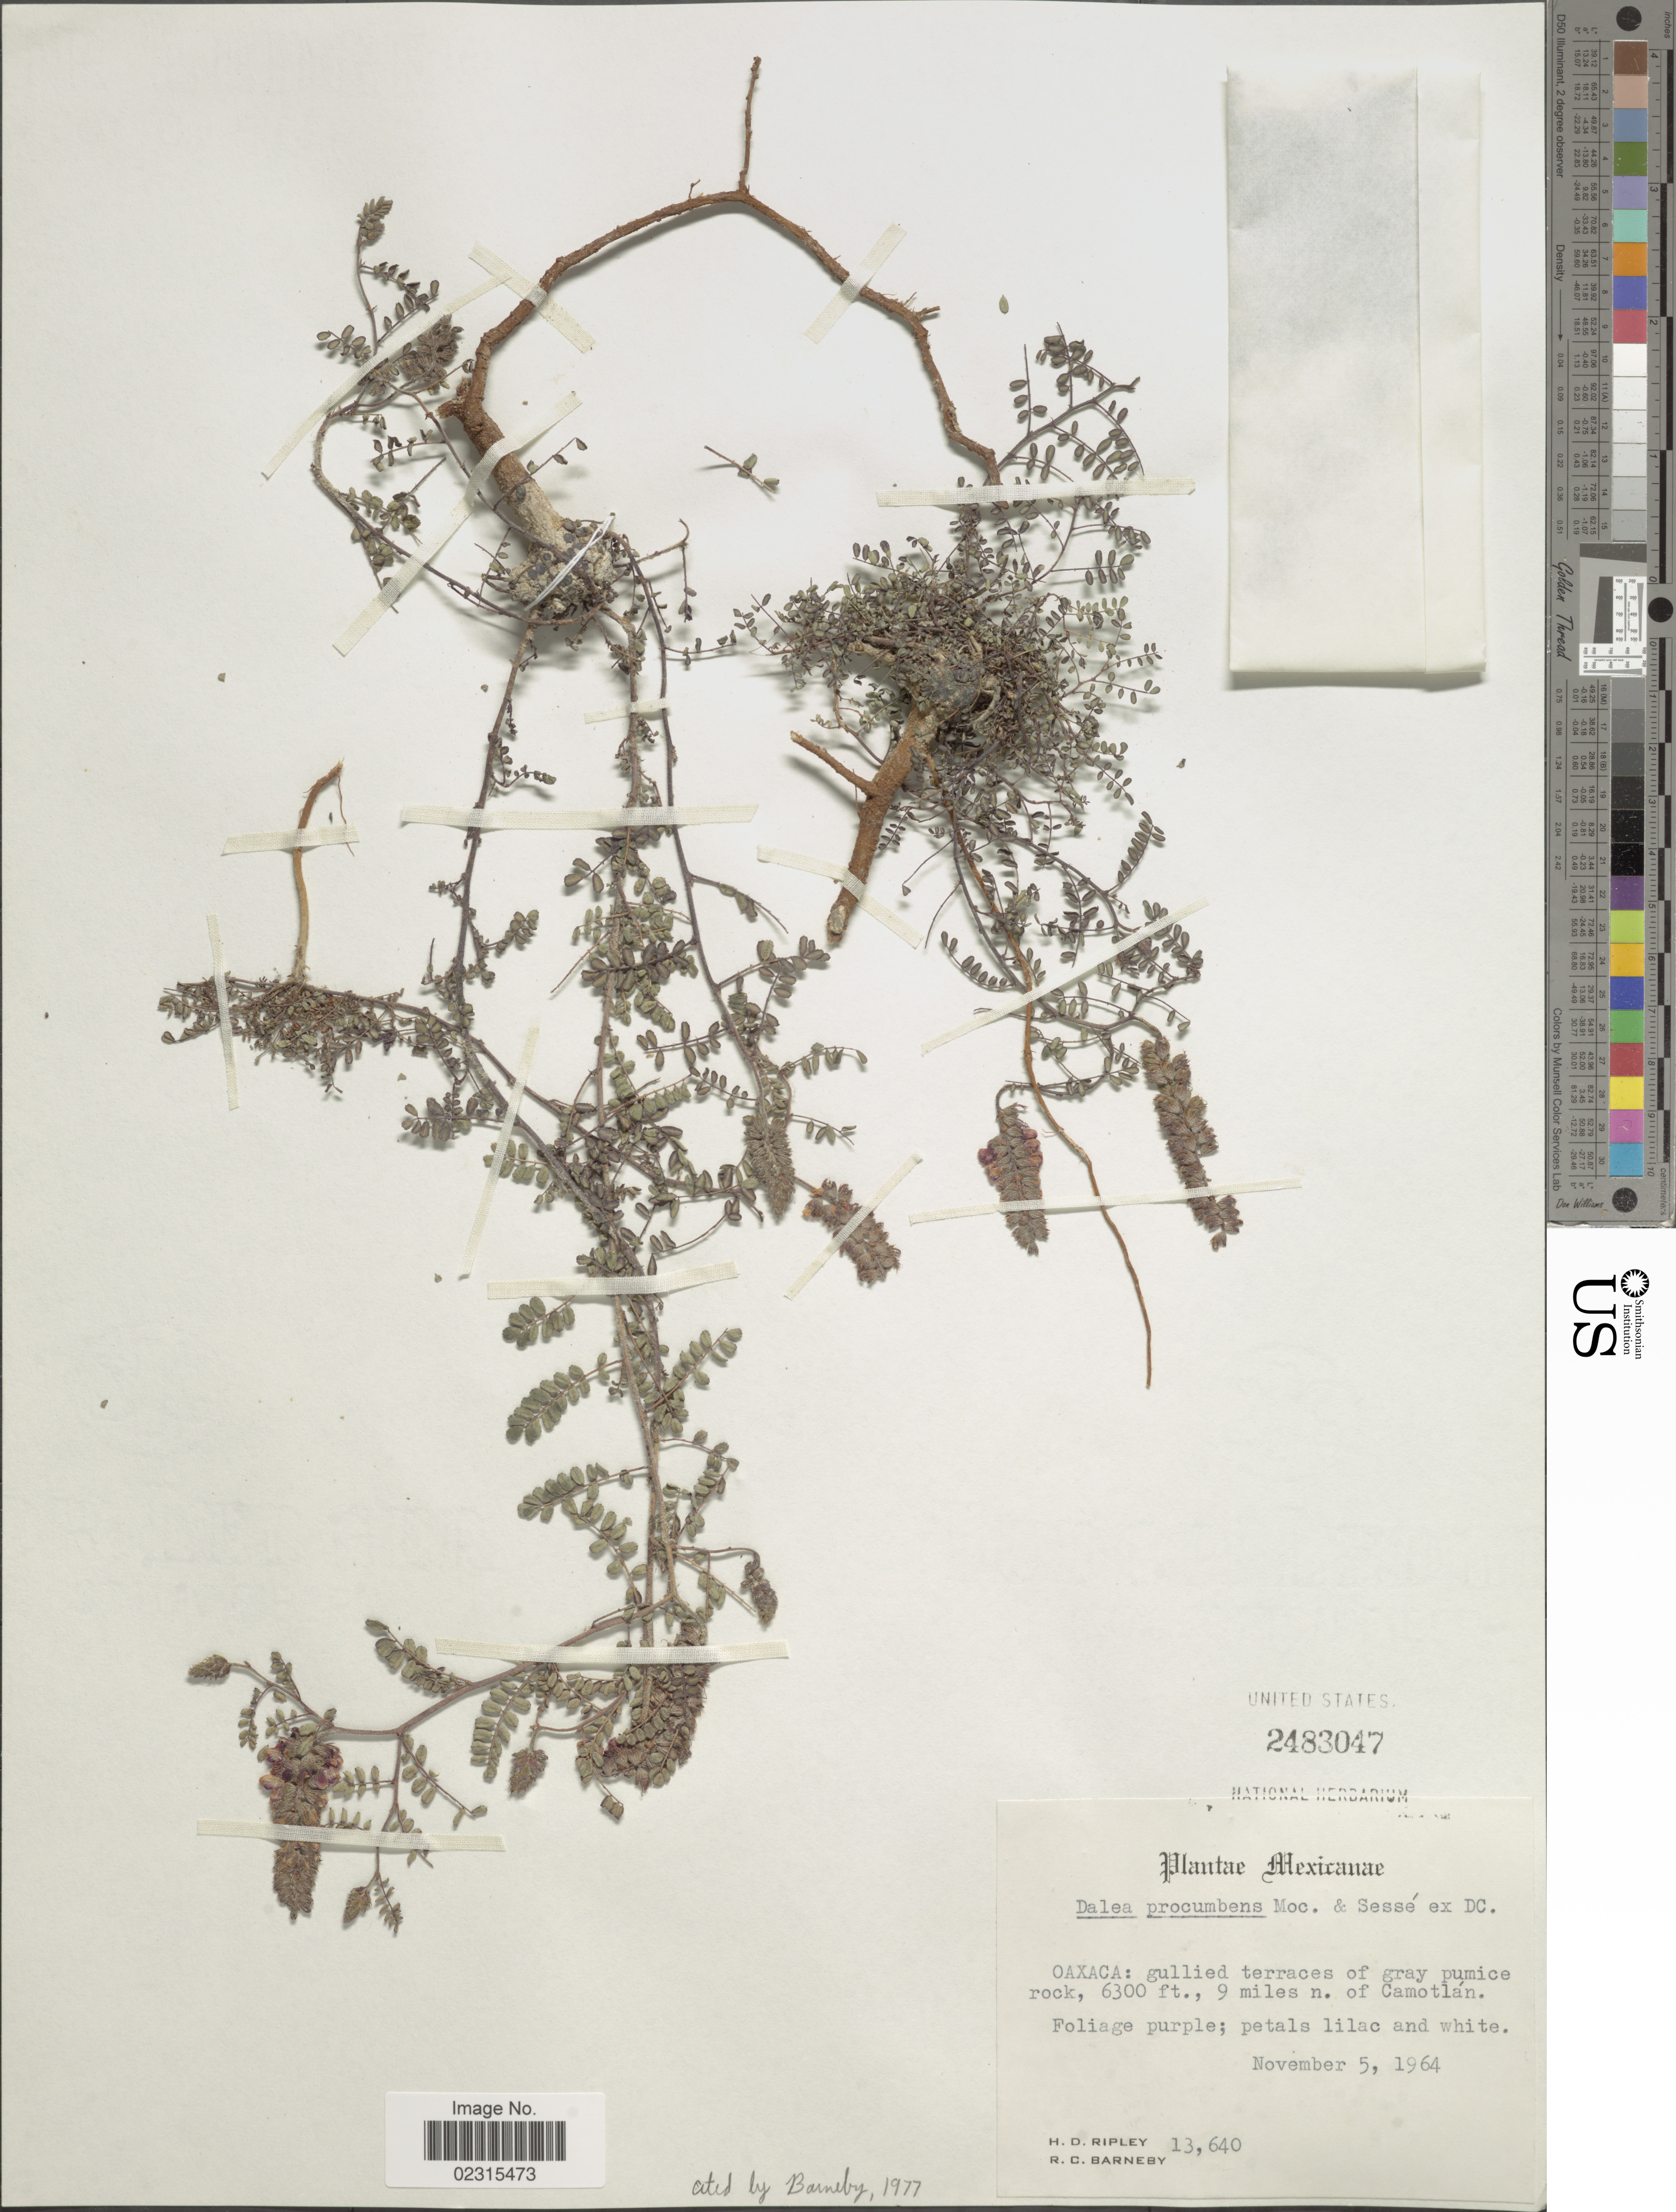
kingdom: Plantae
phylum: Tracheophyta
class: Magnoliopsida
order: Fabales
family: Fabaceae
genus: Marina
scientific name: Marina procumbens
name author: (DC.) Barneby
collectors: H. Ripley & R. C. Barneby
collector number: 13640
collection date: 1964-11-05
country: Mexico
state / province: Oaxaca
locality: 9 miles n. of Camotlan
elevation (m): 1920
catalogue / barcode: US 2483047